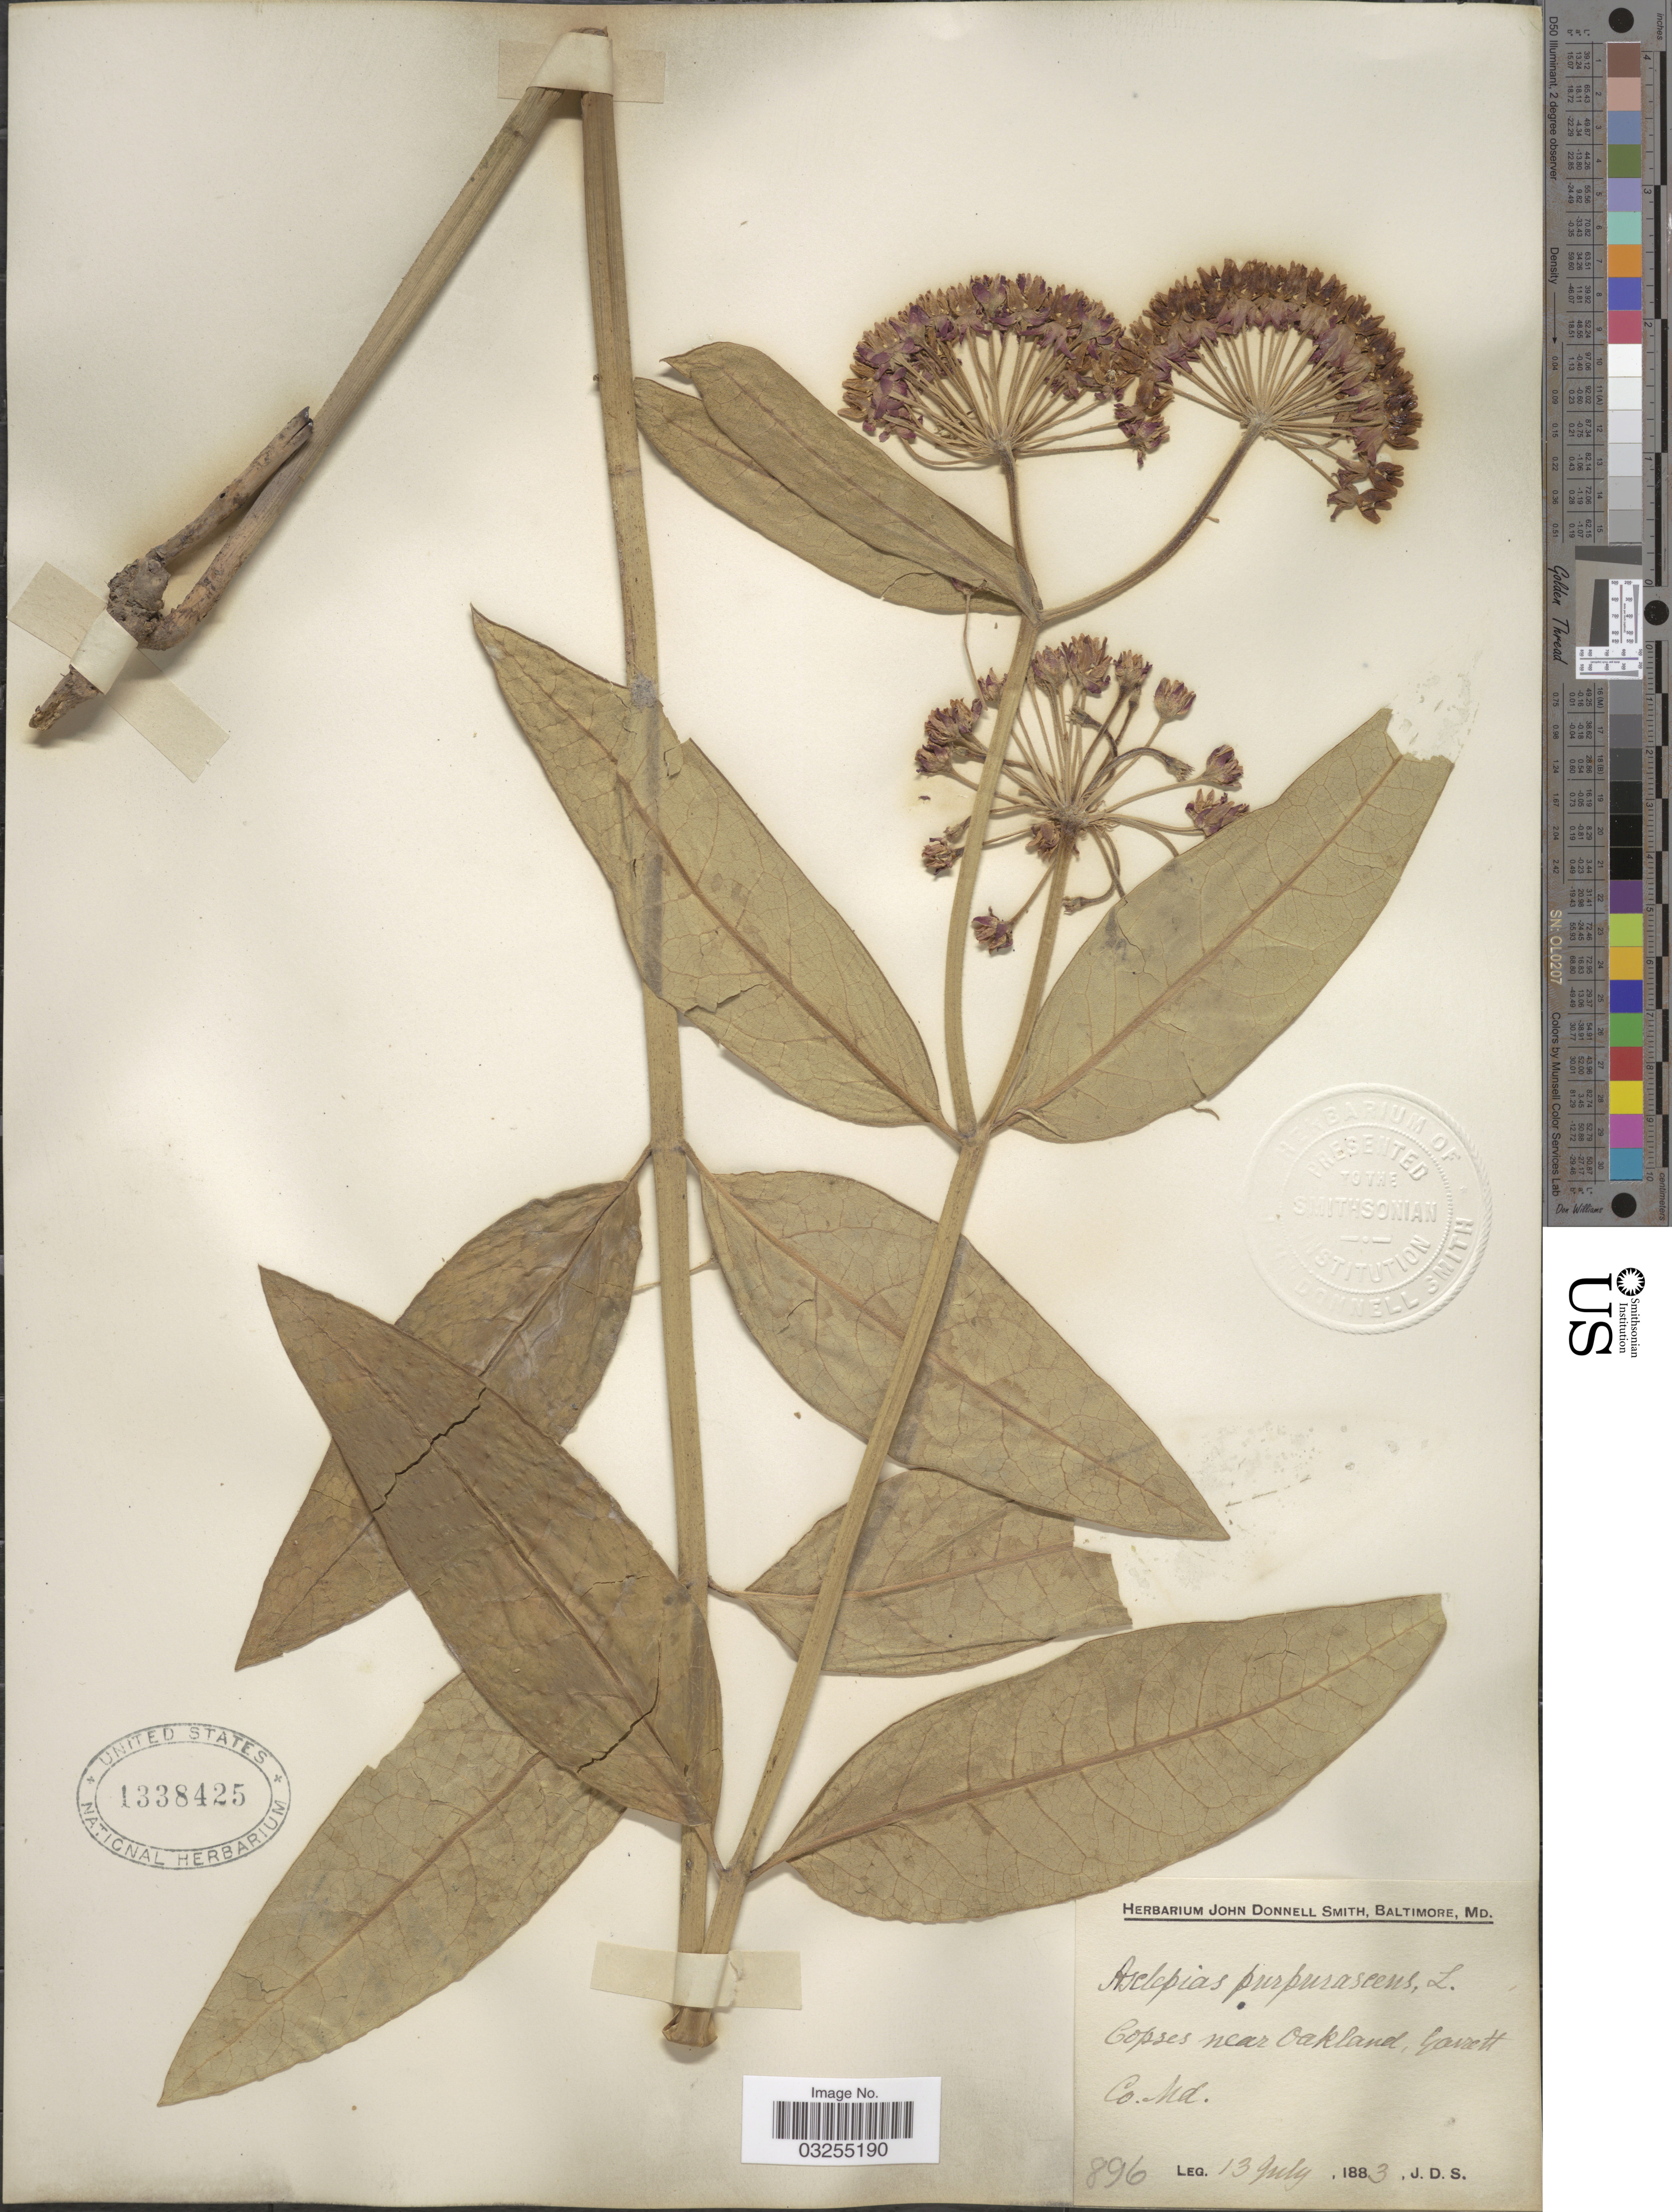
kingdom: Plantae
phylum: Tracheophyta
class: Magnoliopsida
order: Gentianales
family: Apocynaceae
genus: Asclepias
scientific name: Asclepias purpurascens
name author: L.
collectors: J. Donnell Smith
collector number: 896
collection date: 1883-07-13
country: United States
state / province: Maryland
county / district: Garrett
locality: Copses near Oakland, Garrett Co. Md.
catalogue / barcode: US 1338425